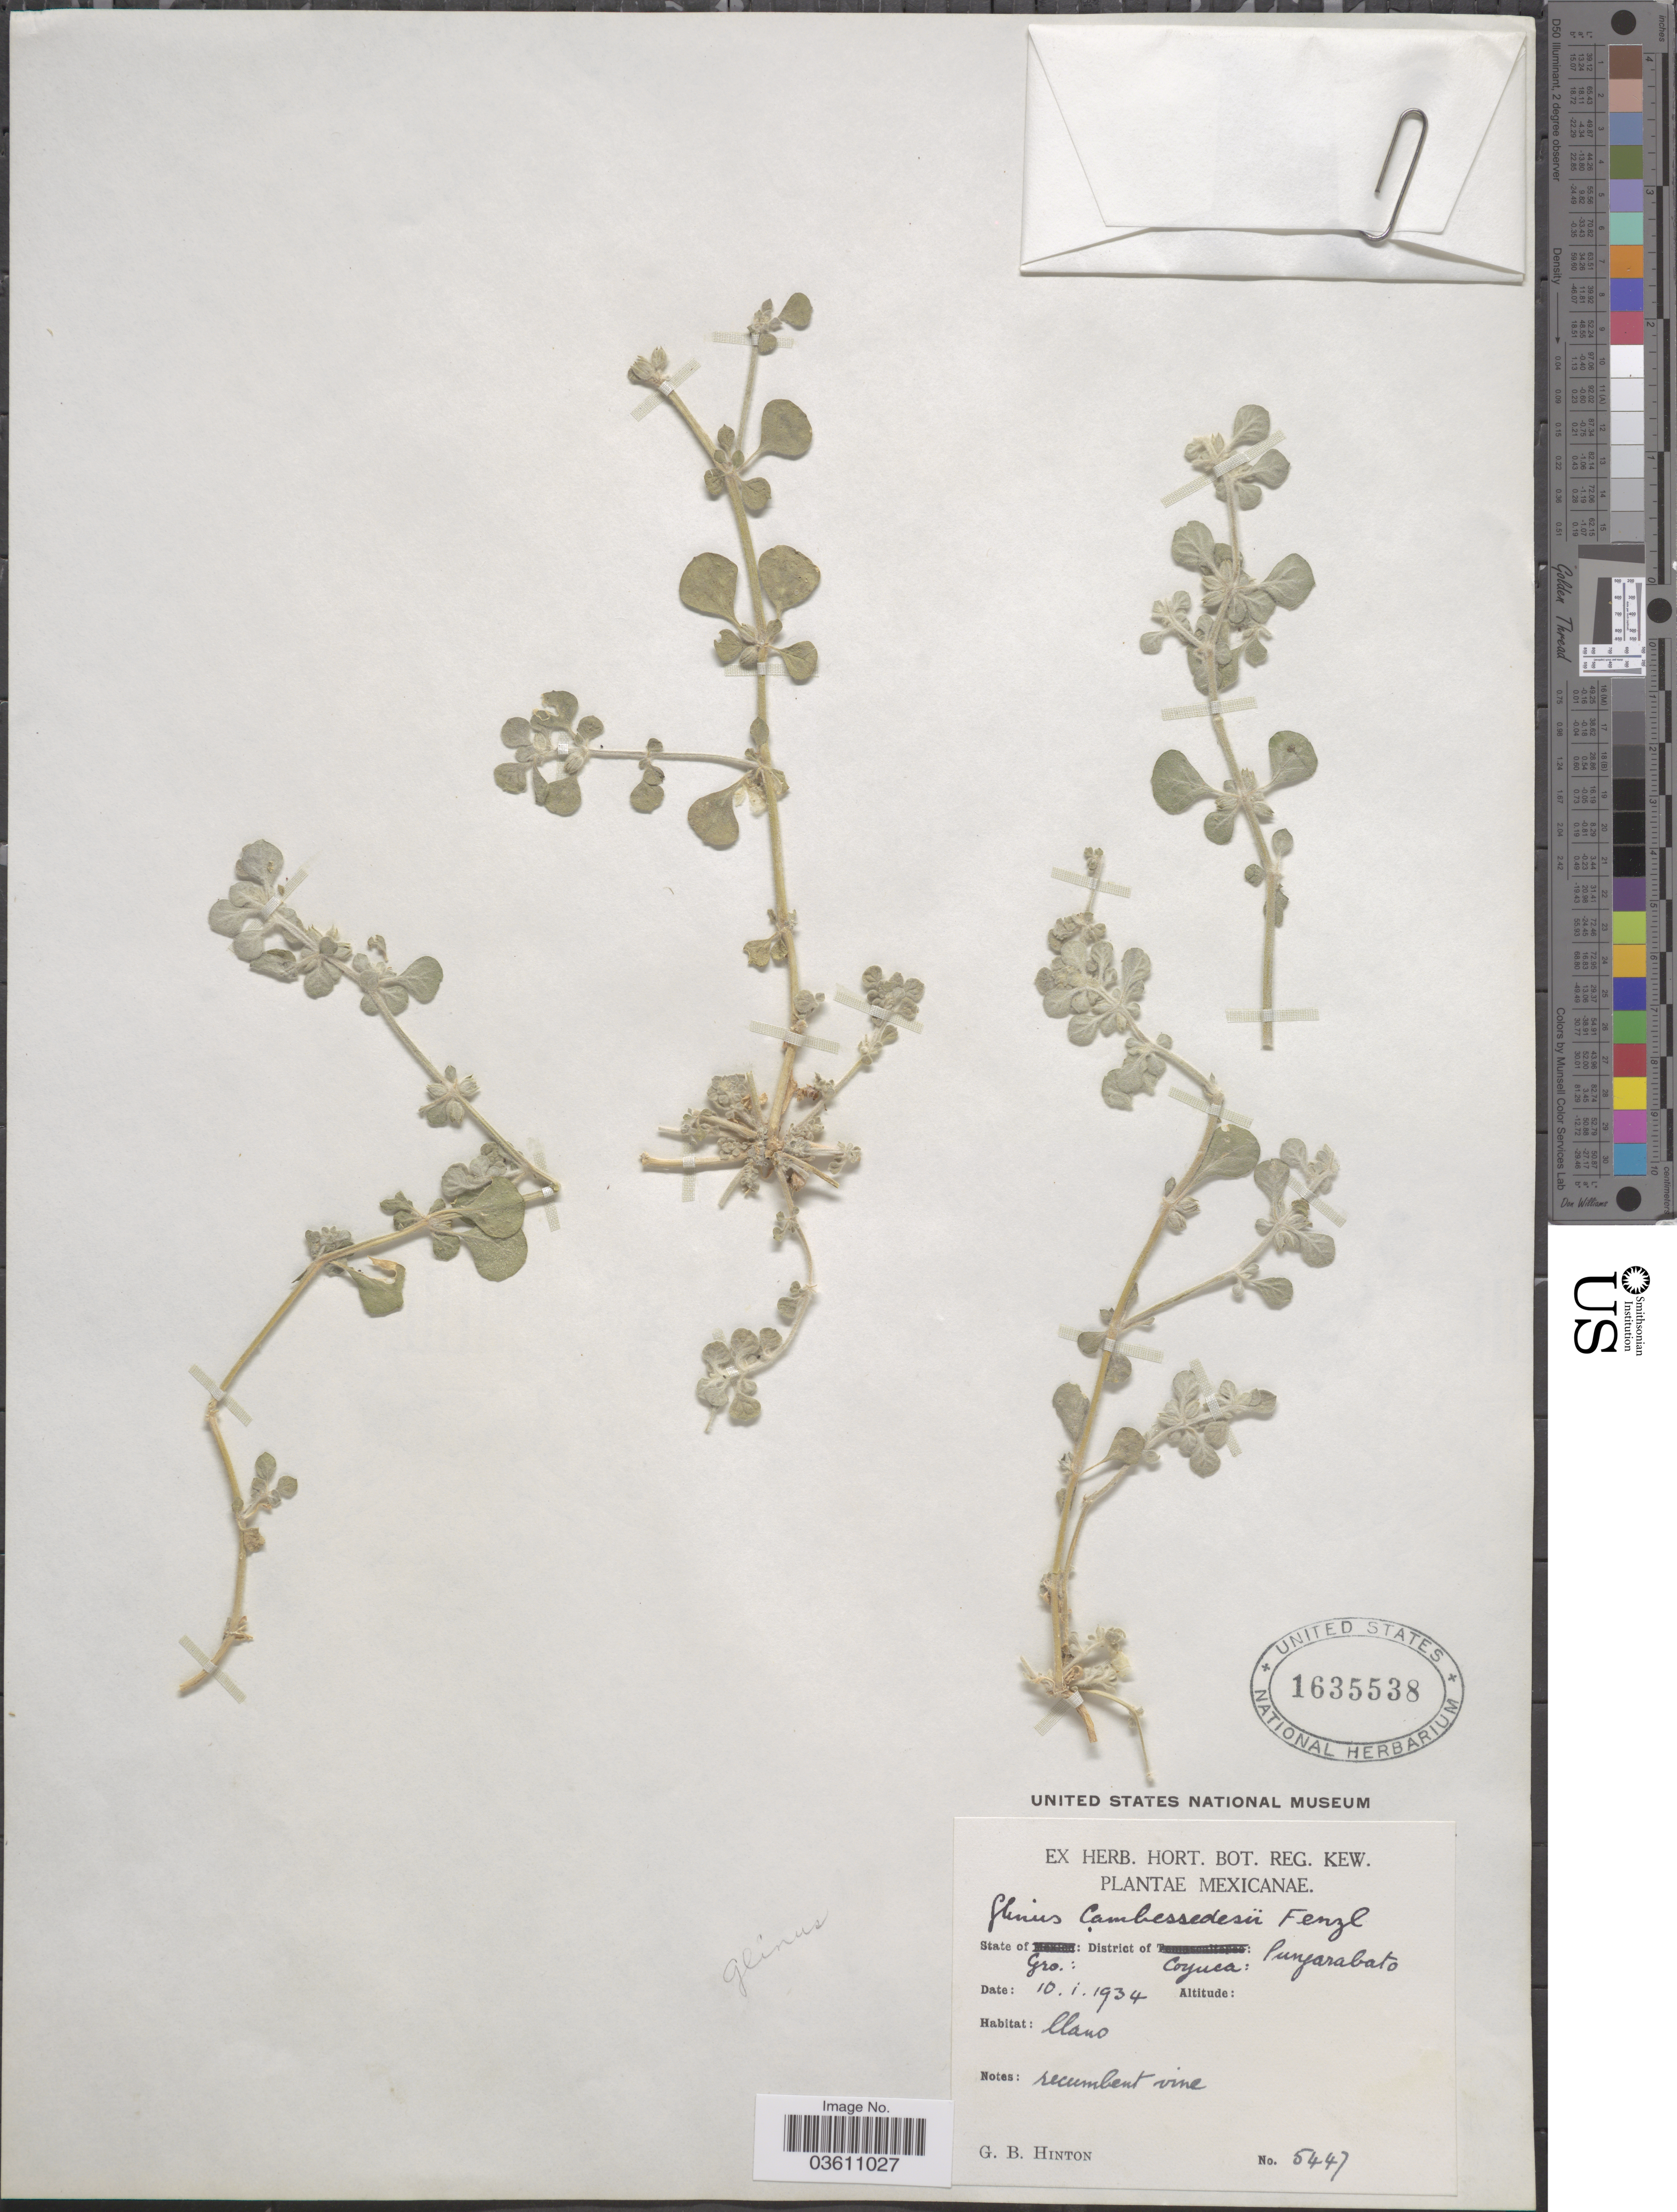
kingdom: Plantae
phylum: Tracheophyta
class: Magnoliopsida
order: Caryophyllales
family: Molluginaceae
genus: Glinus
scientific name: Glinus radiatus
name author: (Ruiz & Pav.) Rohrb.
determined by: Strong, Mark T., (BOT), Smithsonian Institution - National Museum of Natural History (UNITED STATES)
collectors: G. B. Hinton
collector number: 5447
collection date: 1934-01-10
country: Mexico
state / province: Guerrero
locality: District of Coyuca: Pungarabato.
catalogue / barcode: US 1635538